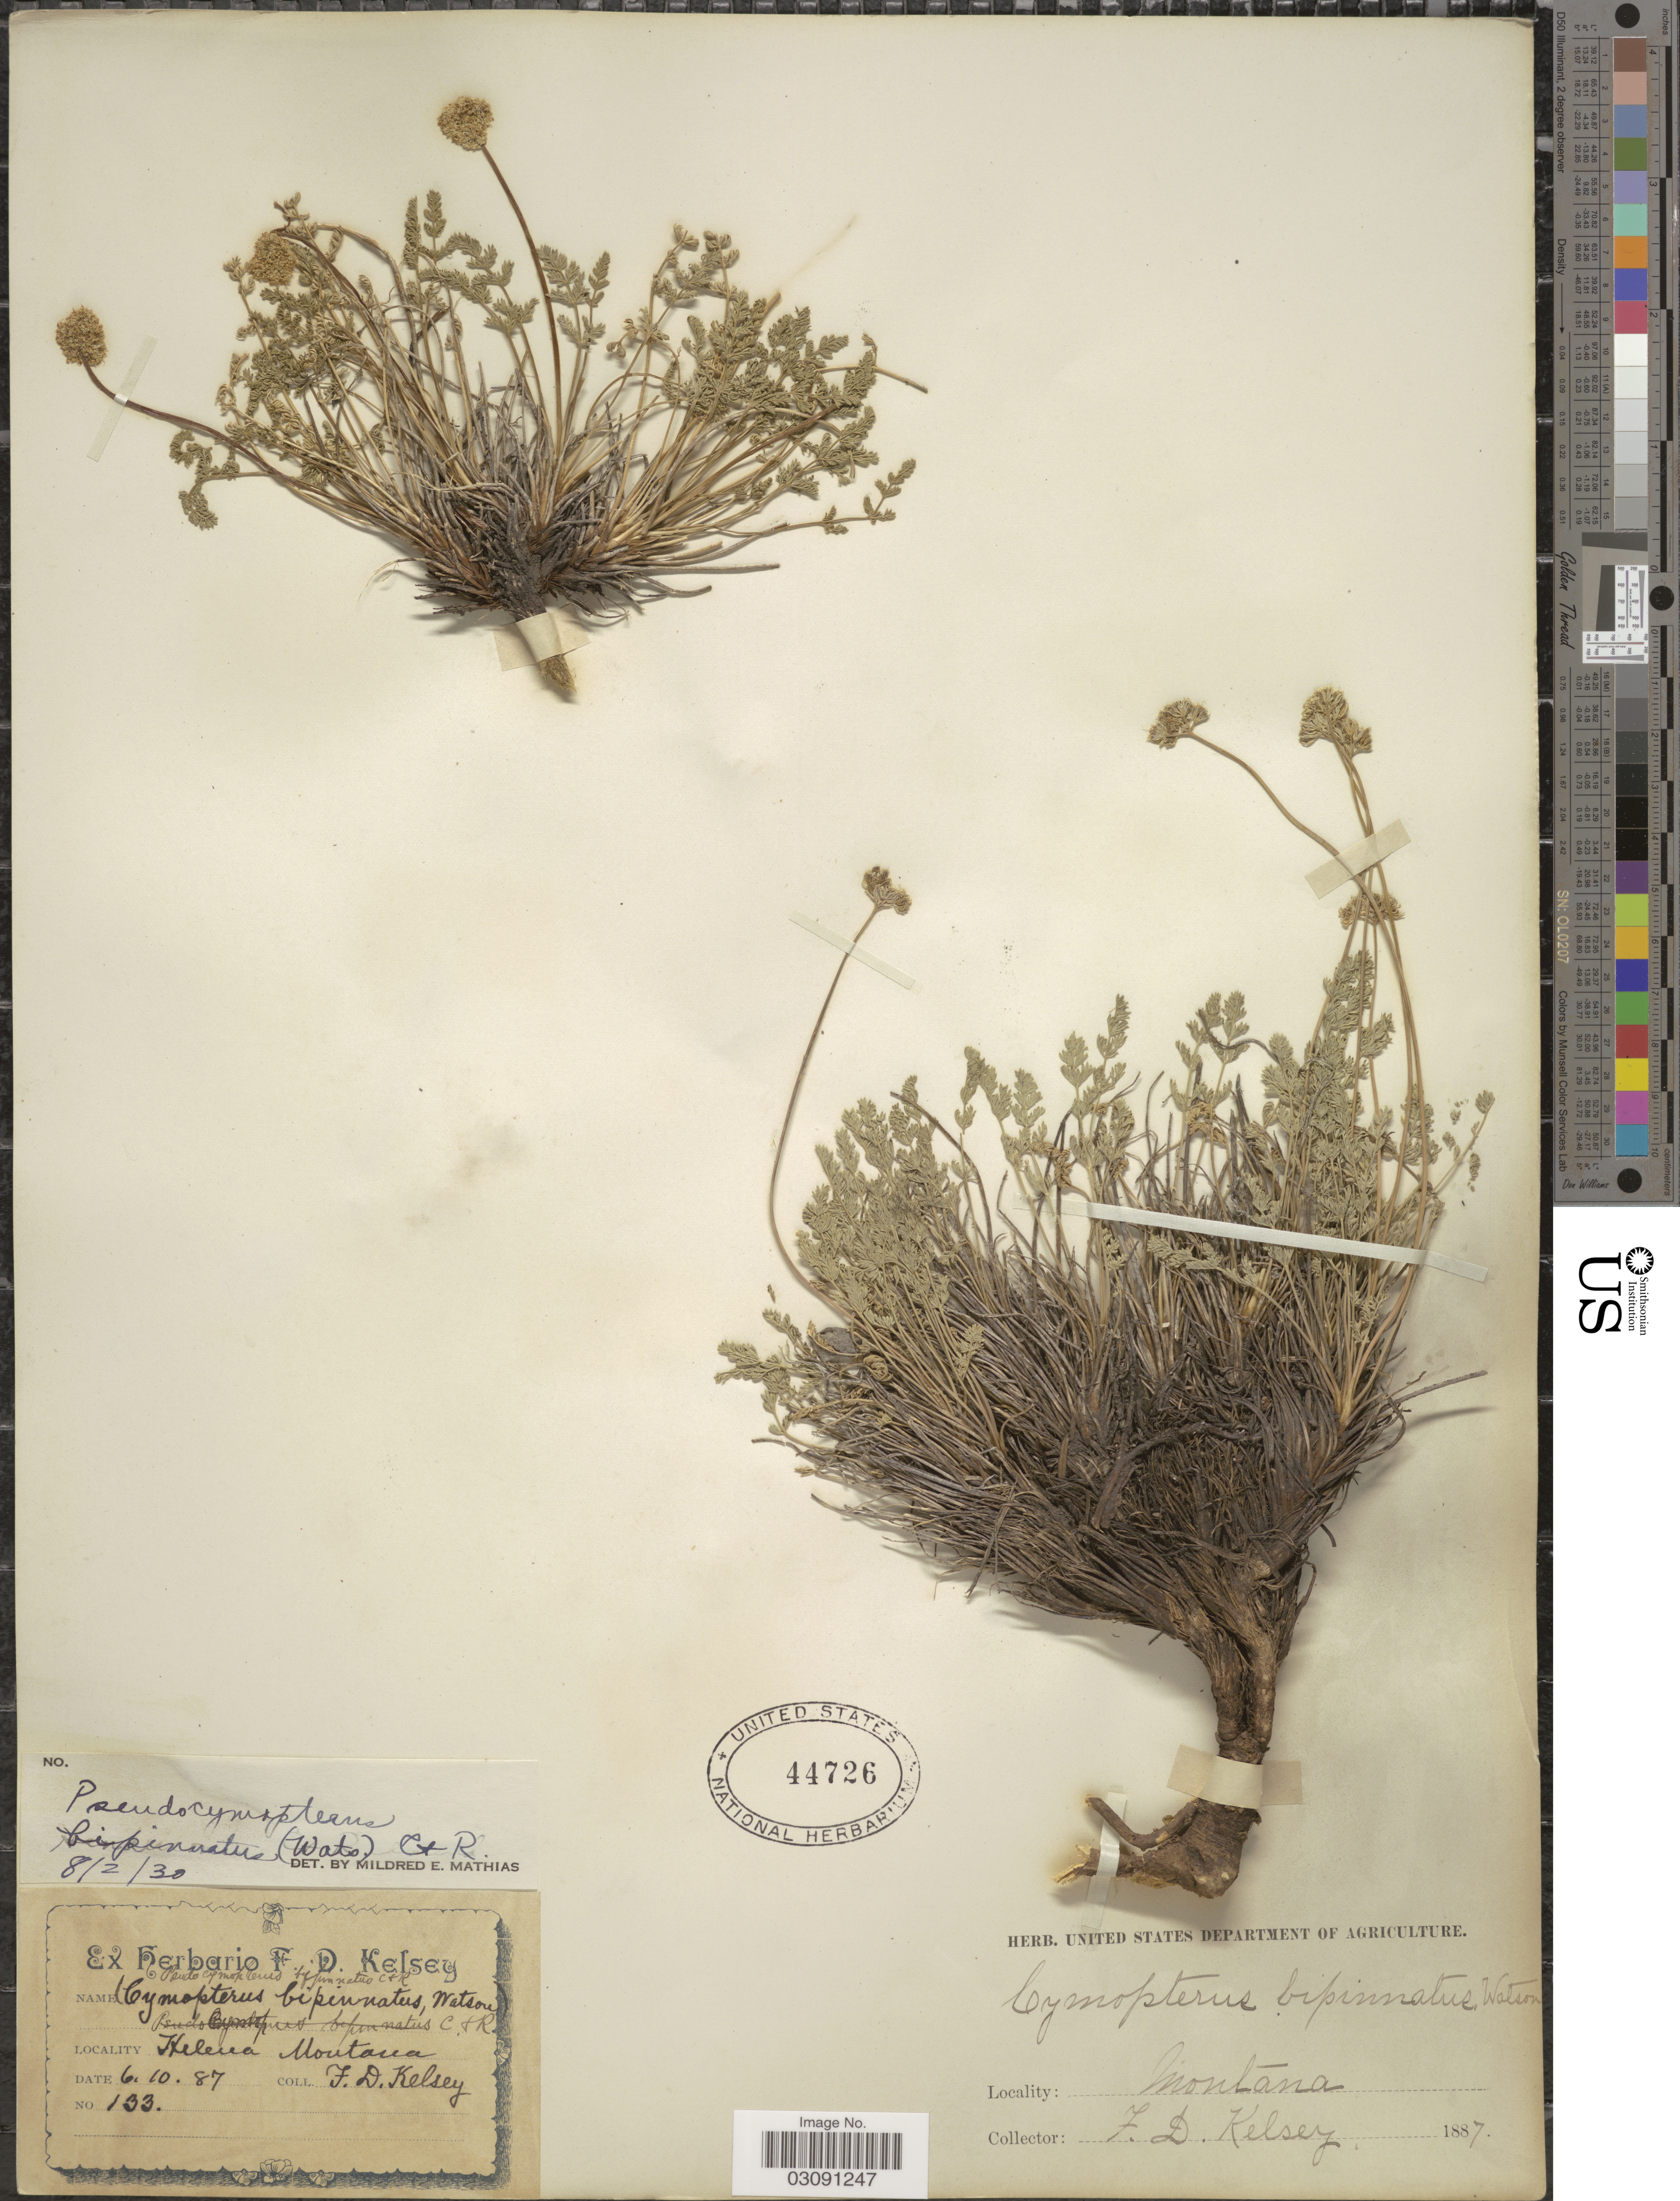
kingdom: Plantae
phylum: Tracheophyta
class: Magnoliopsida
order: Apiales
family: Apiaceae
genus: Cymopterus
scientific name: Cymopterus bipinnatus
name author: S. Watson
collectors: F. Kelsey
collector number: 133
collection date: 1887-06-10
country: United States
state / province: Montana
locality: Helena Montana.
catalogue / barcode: US 44726